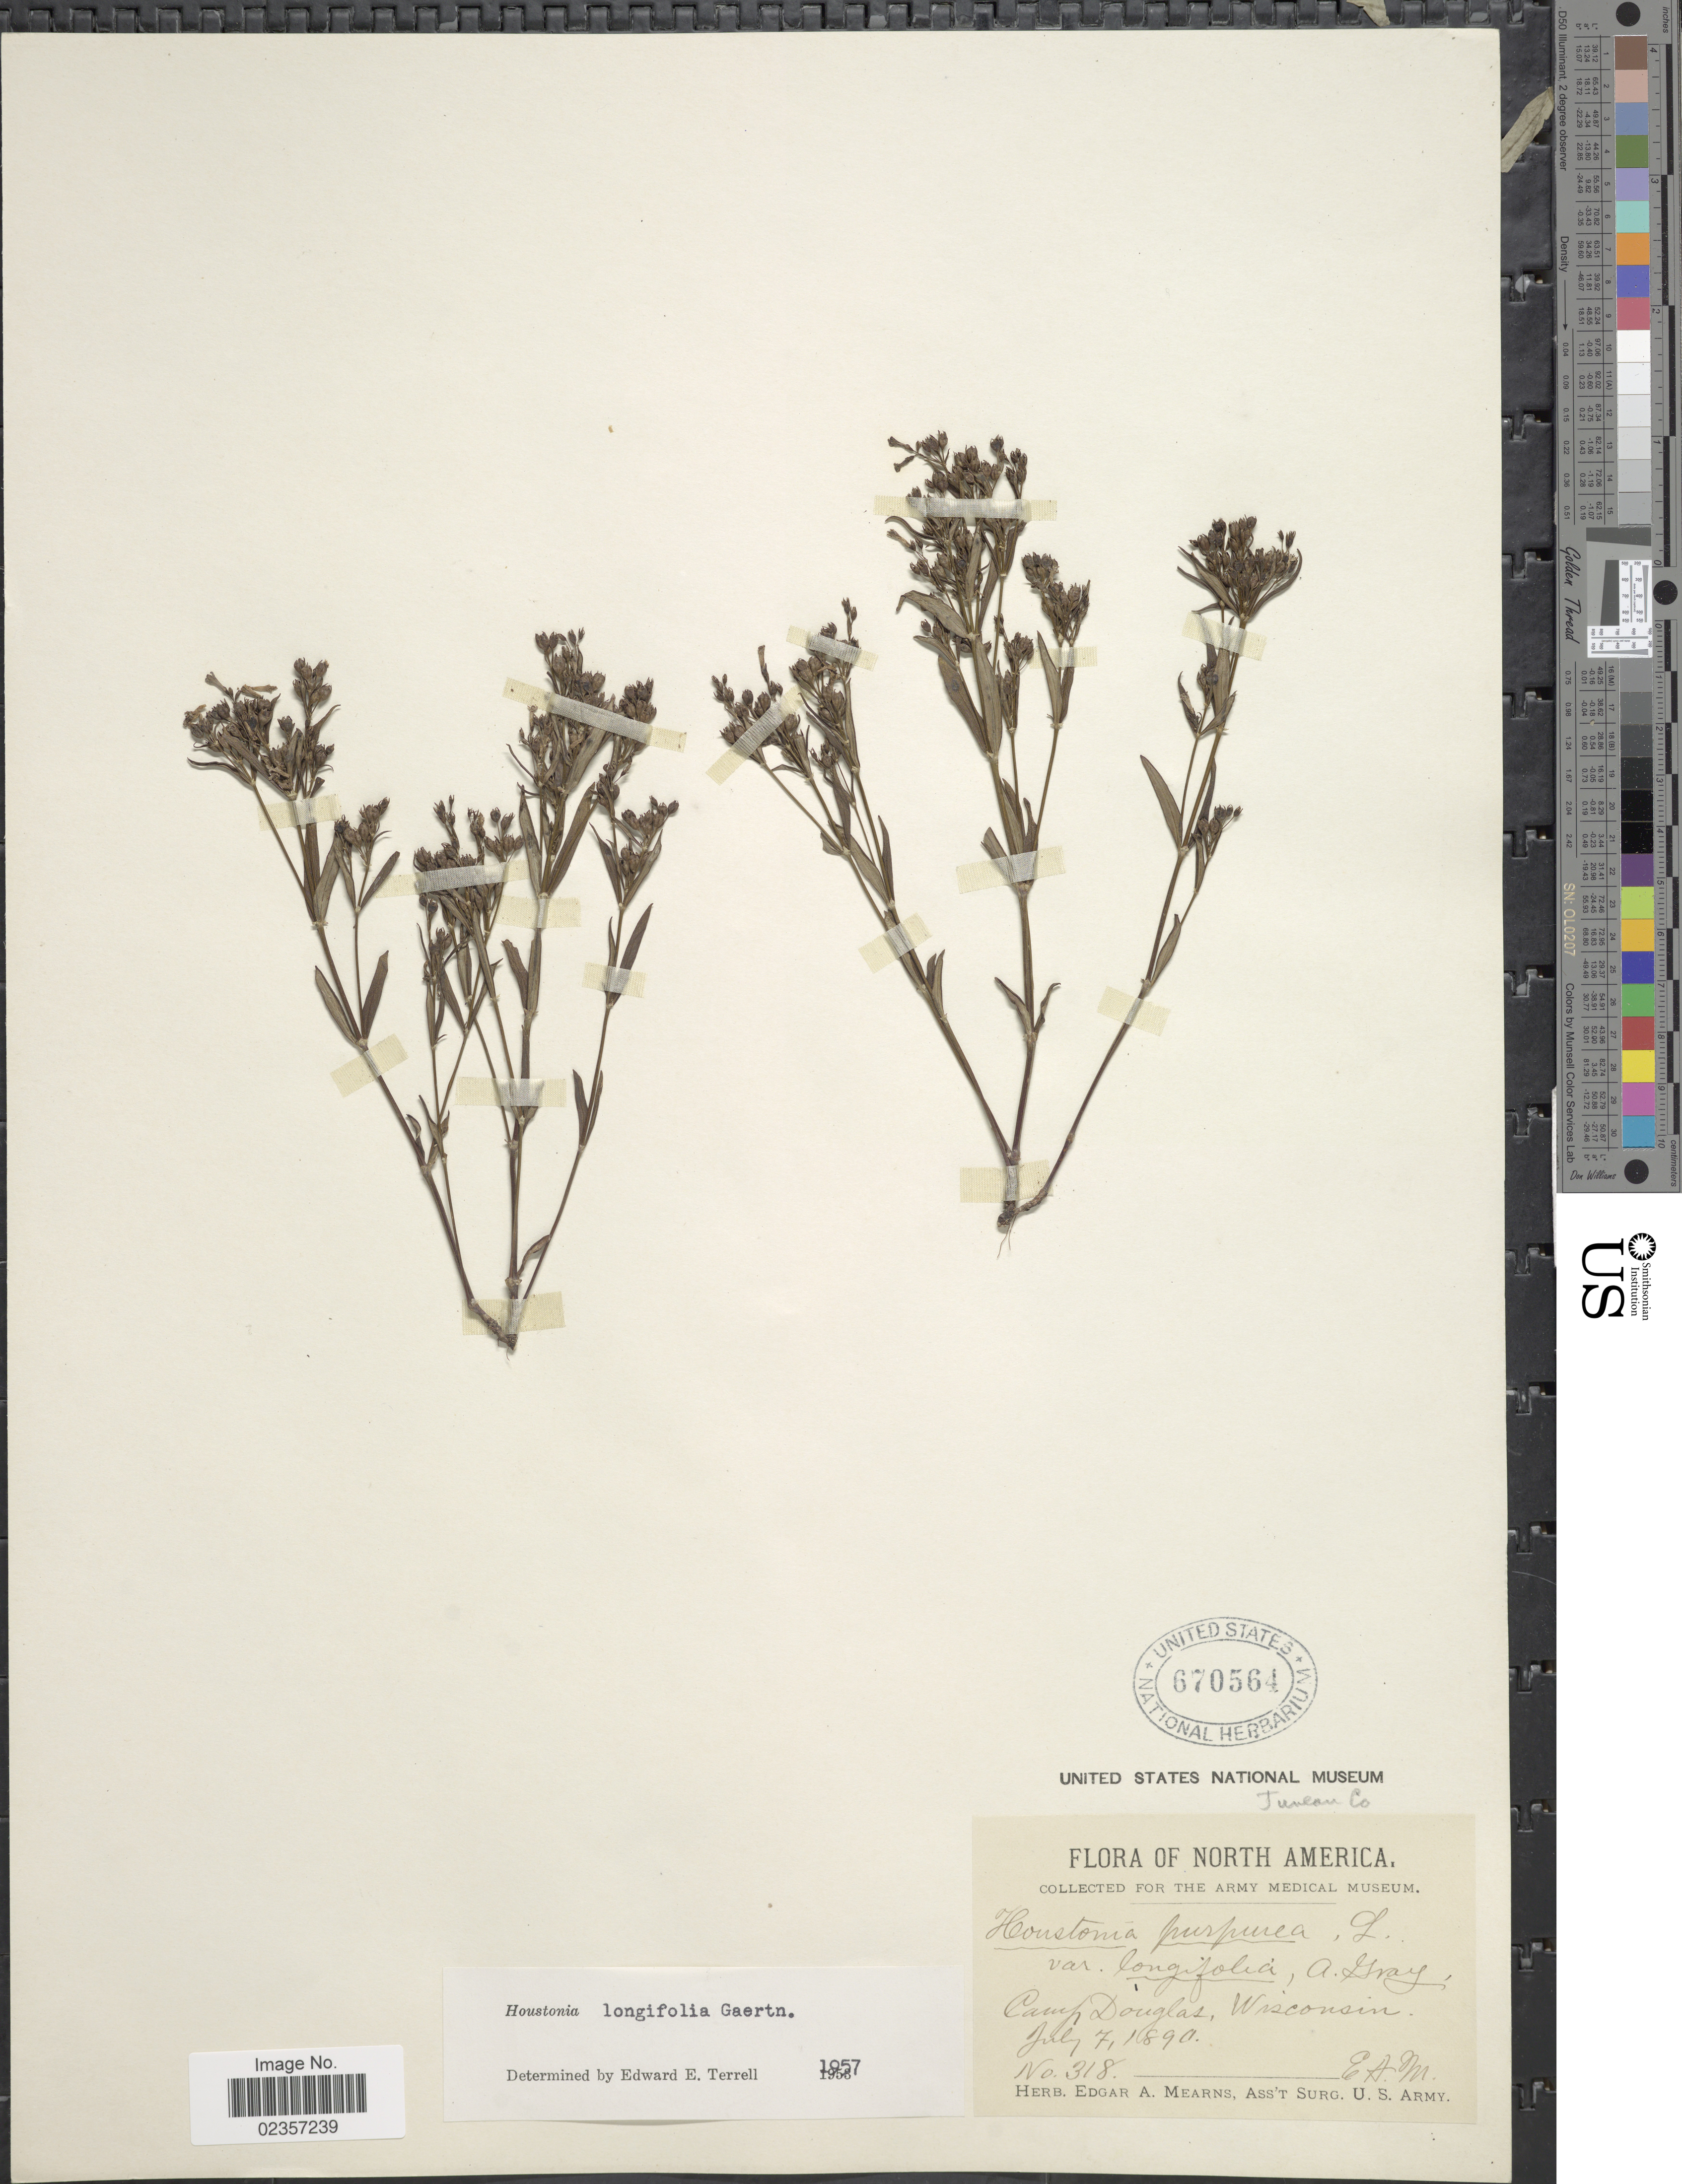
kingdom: Plantae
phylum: Tracheophyta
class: Magnoliopsida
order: Gentianales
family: Rubiaceae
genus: Houstonia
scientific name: Houstonia longifolia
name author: Gaertn.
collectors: E. A. Mearns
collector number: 318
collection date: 1890-07-07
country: United States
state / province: Wisconsin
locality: Camp Douglas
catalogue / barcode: US 670564